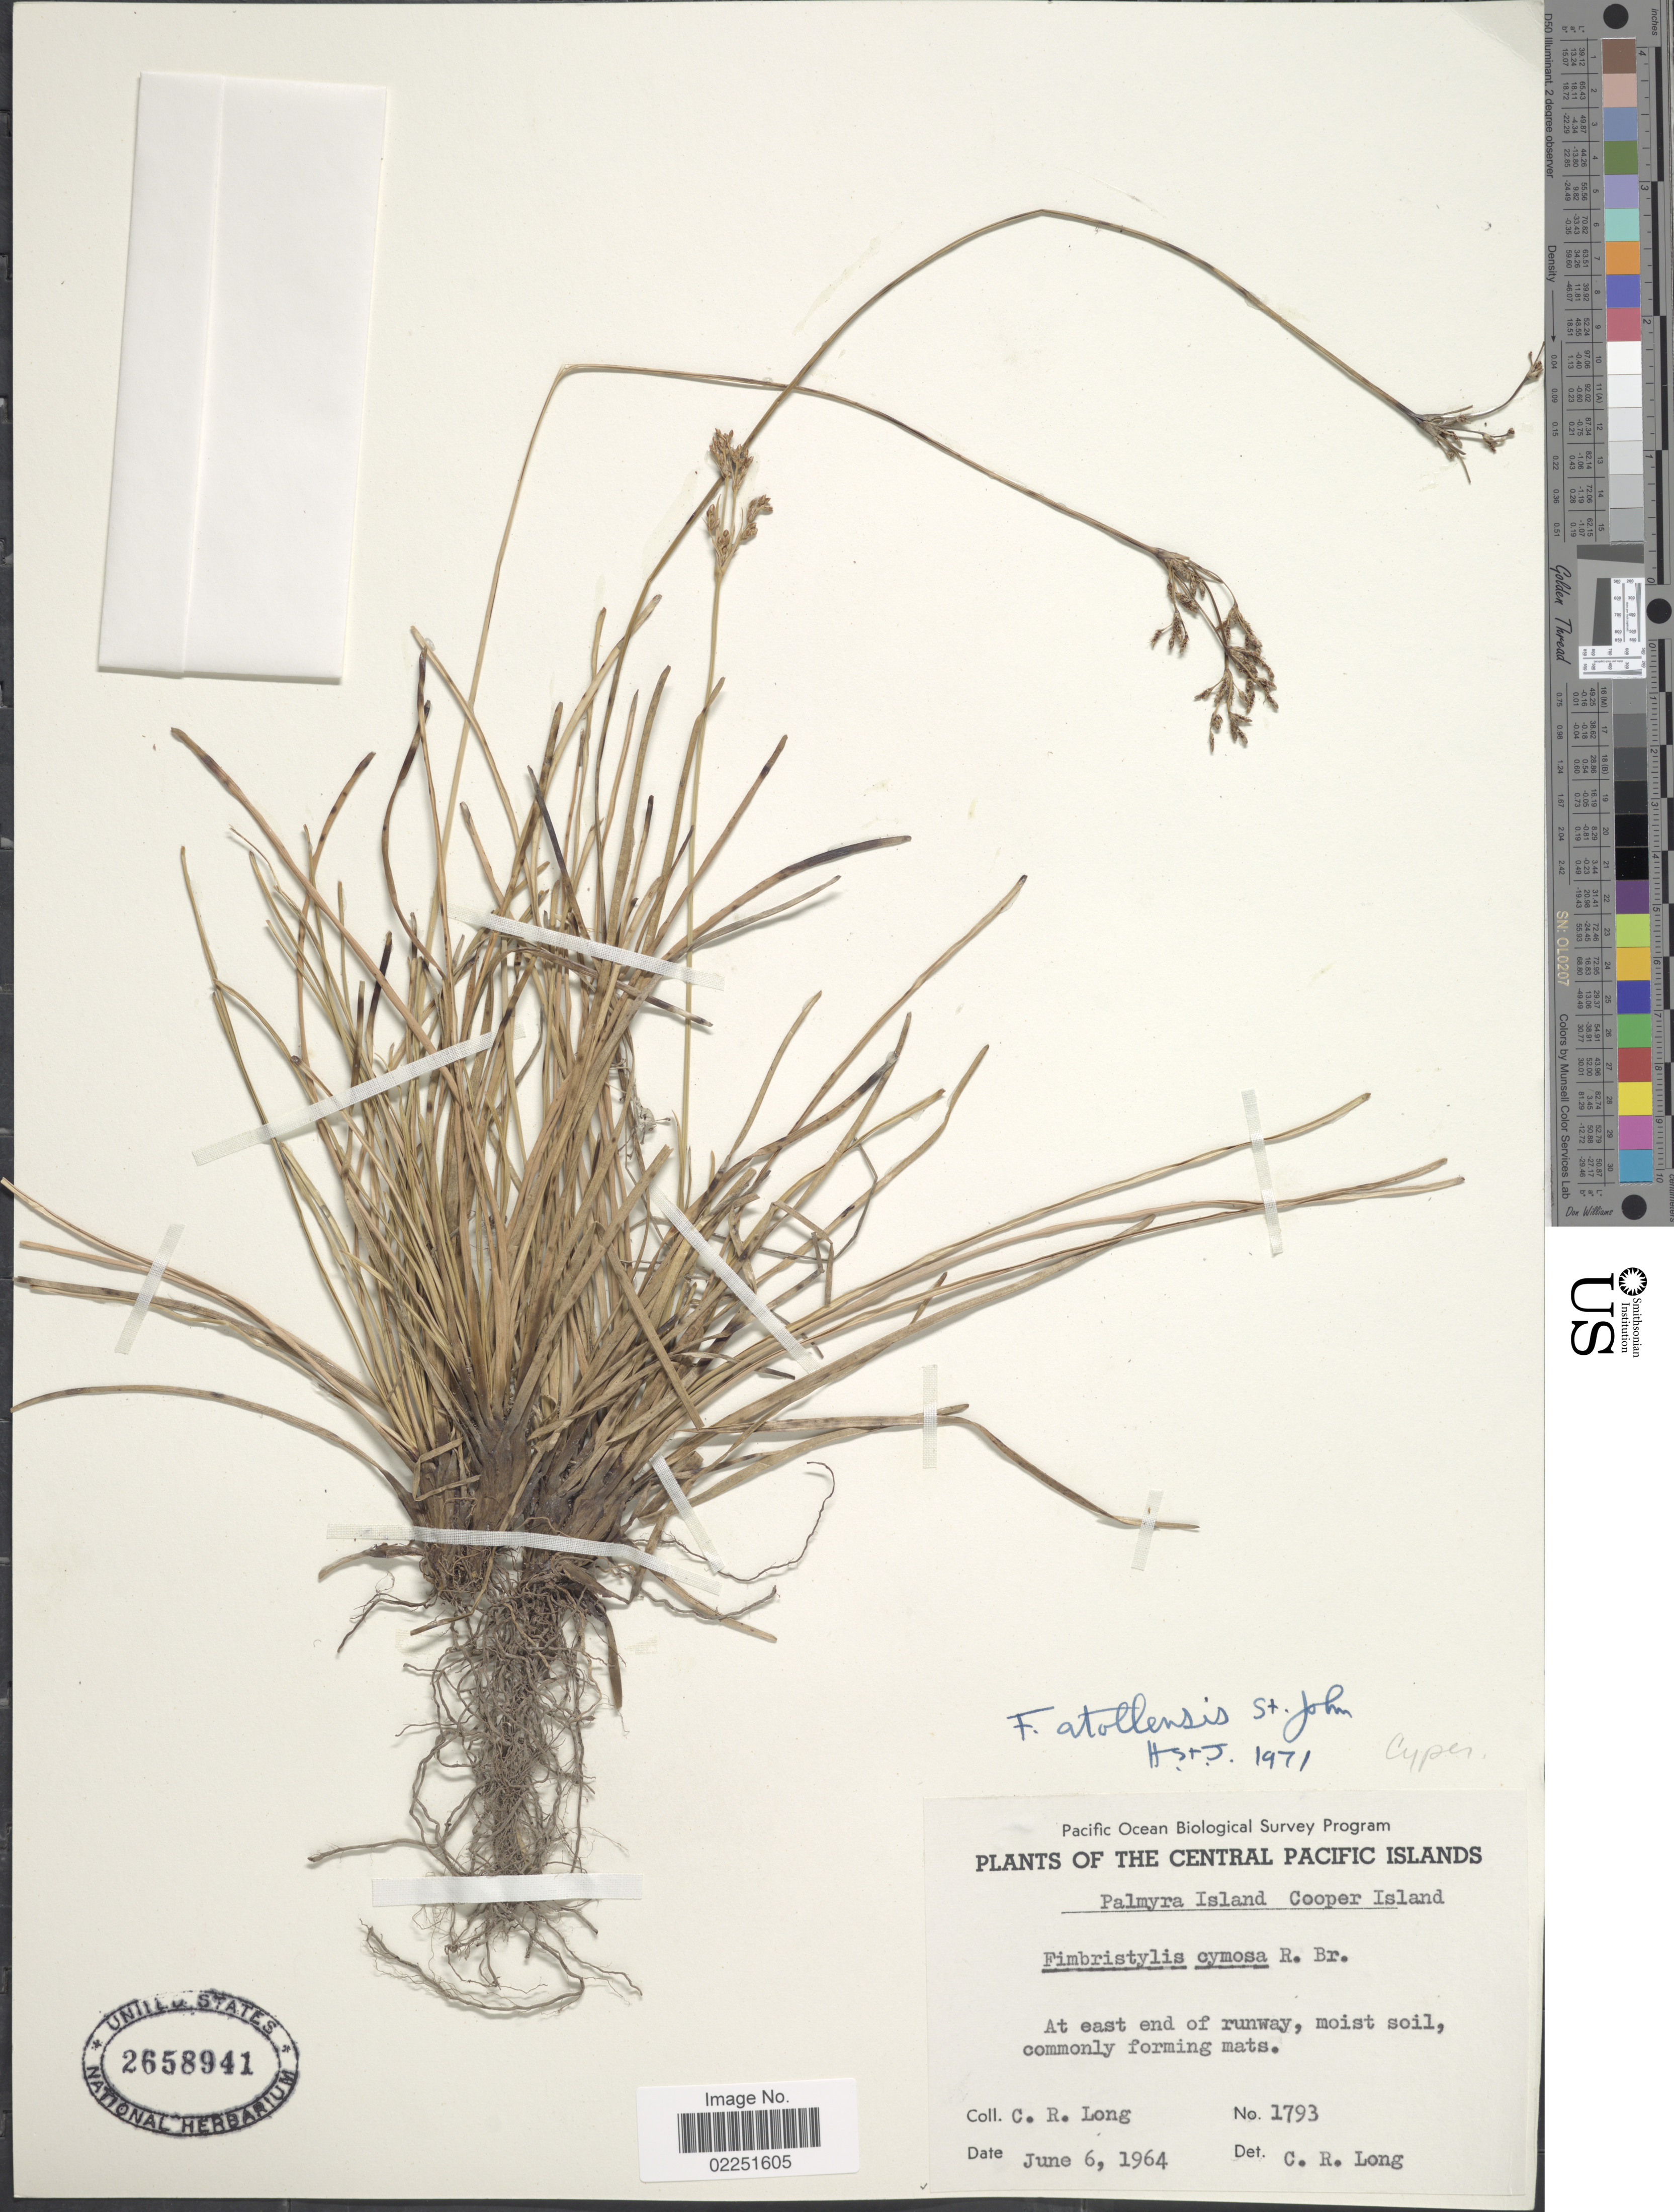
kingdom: Plantae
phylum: Tracheophyta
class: Liliopsida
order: Poales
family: Cyperaceae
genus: Fimbristylis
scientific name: Fimbristylis cymosa subsp. spathacea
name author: (Roth) T. Koyama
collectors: C. R. Long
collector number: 1793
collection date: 1964-06-06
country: U.S. Administered Pacific Islands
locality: Central Pacific Islands, Palmyra Island, Cooper Island. At east end of runway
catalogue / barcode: US 2658941